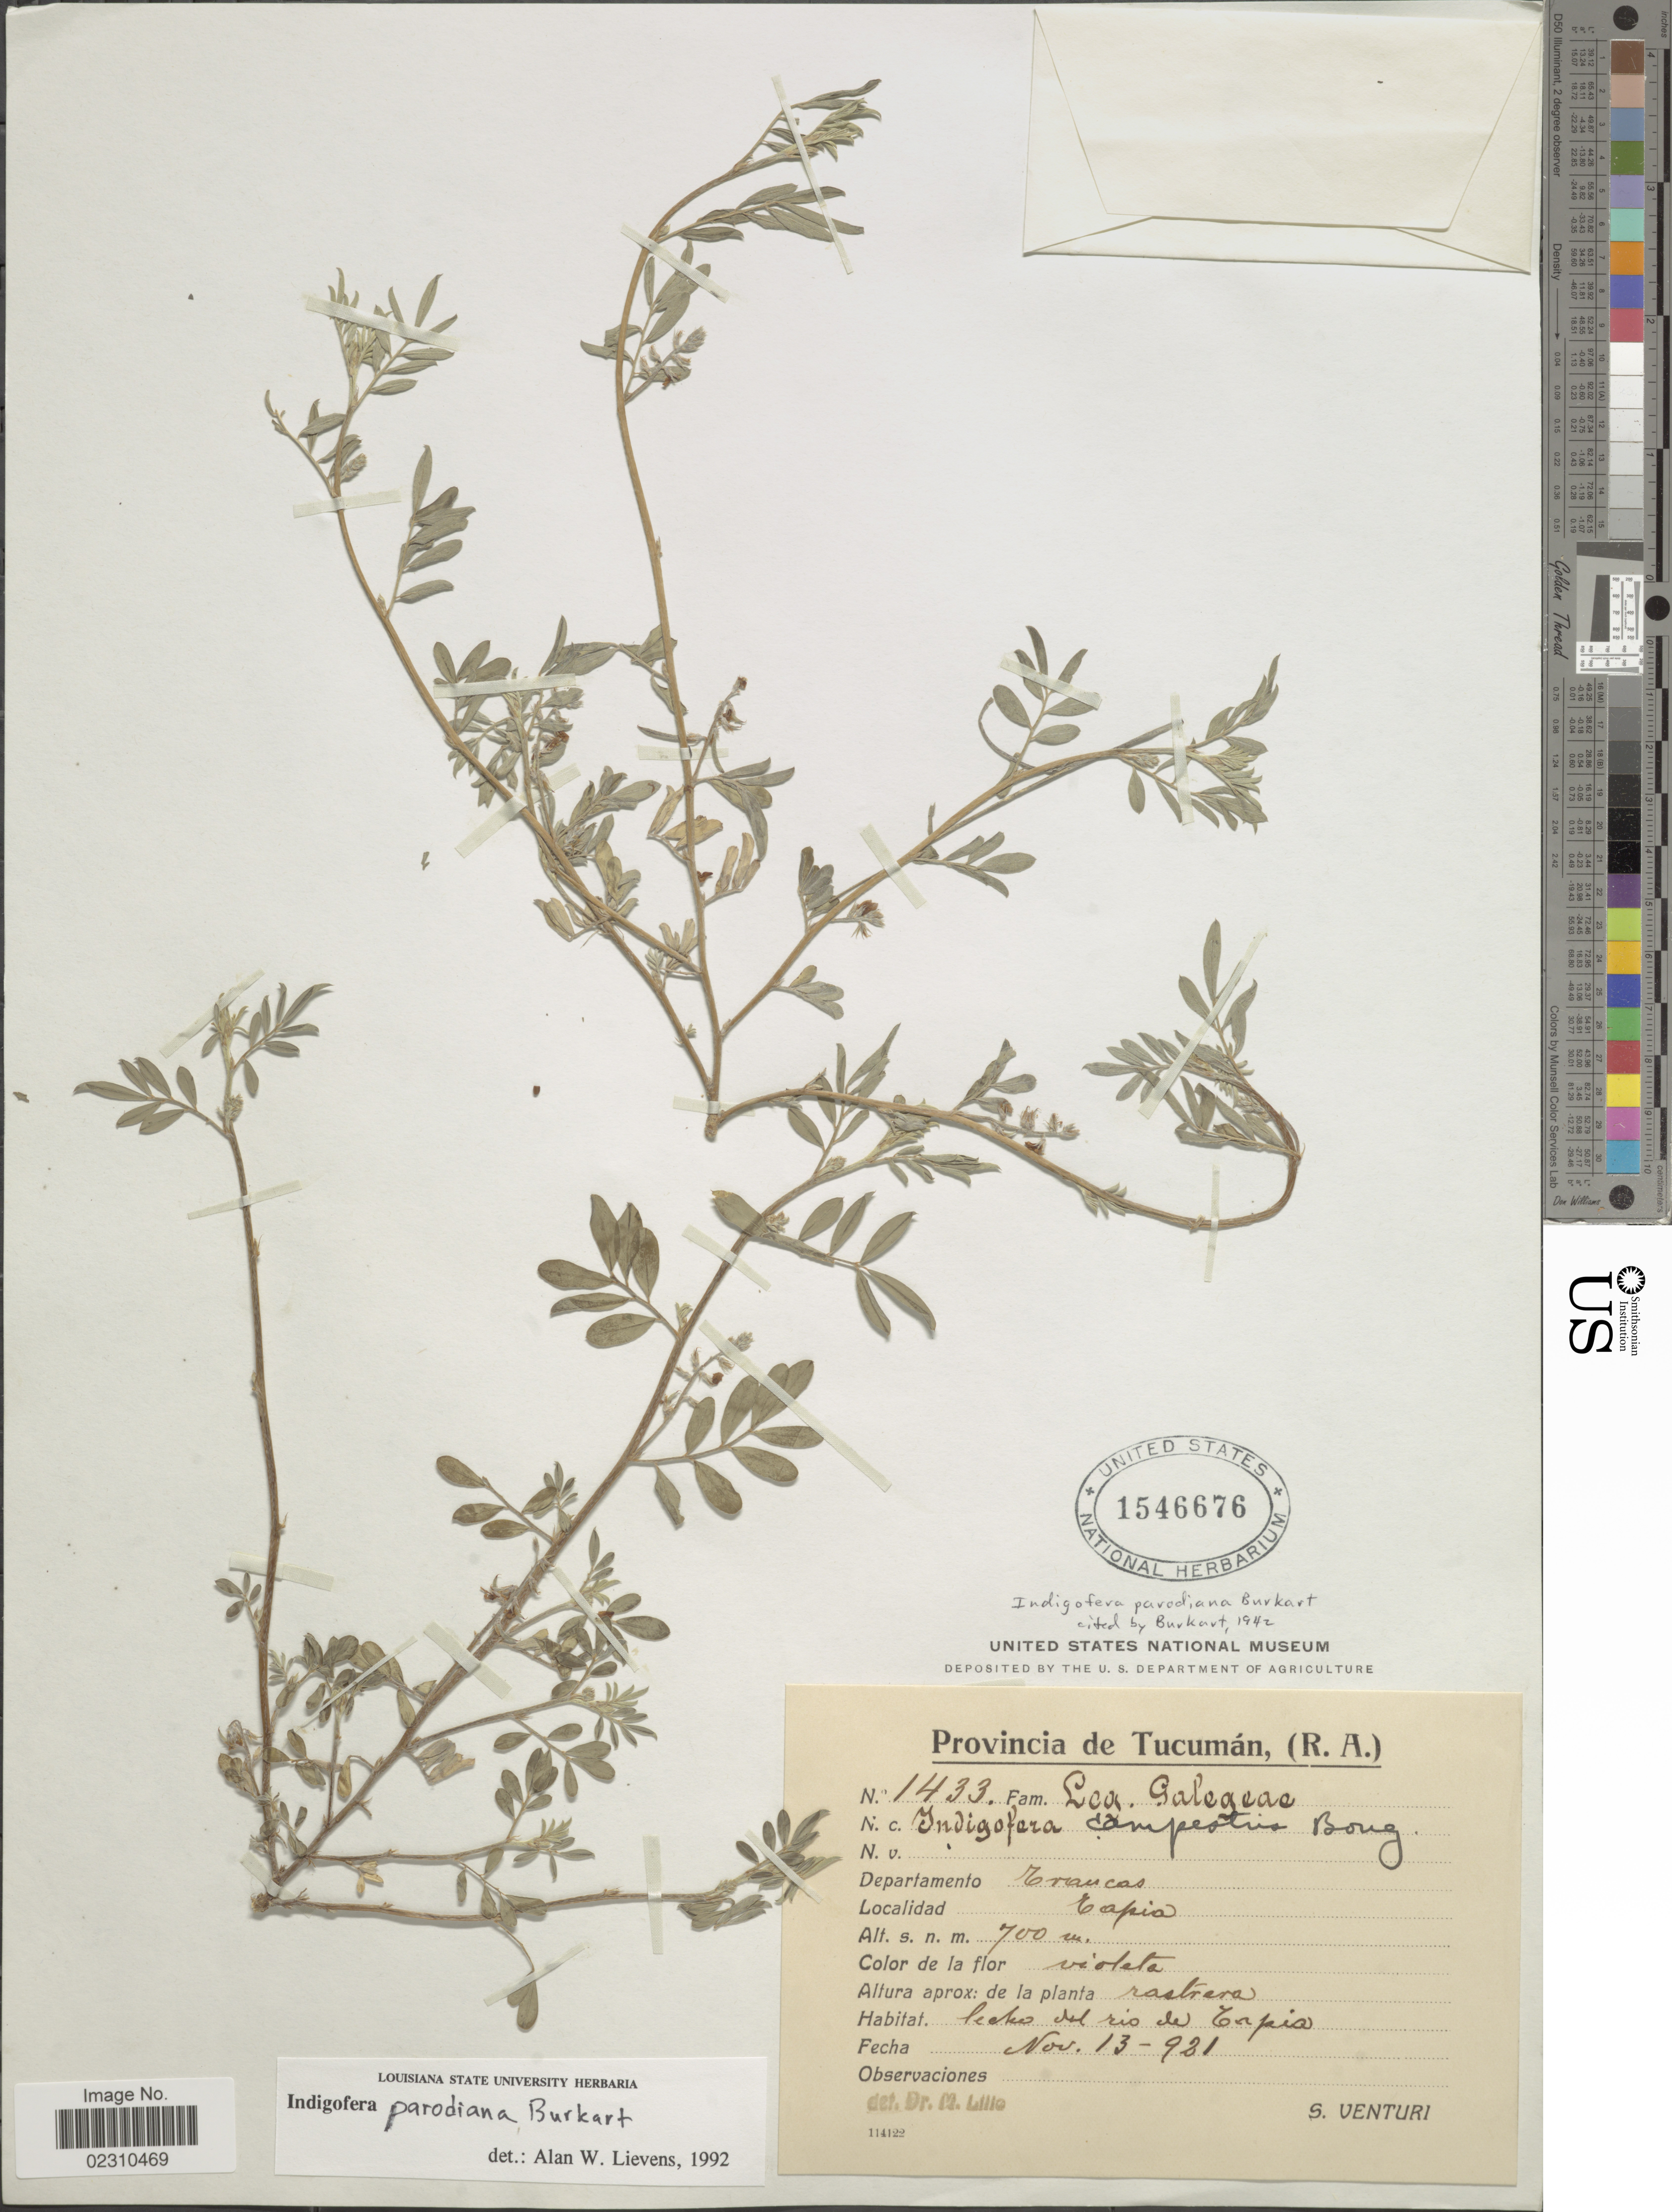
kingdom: Plantae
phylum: Tracheophyta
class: Magnoliopsida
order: Fabales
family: Fabaceae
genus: Indigofera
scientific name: Indigofera parodiana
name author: Burkart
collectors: S. Venturi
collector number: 1433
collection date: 1921-11-13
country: Argentina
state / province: Tucuman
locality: Provincia de Tucuman (R.A). Departamento Trancas, Tapia.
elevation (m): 700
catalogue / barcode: US 1546676